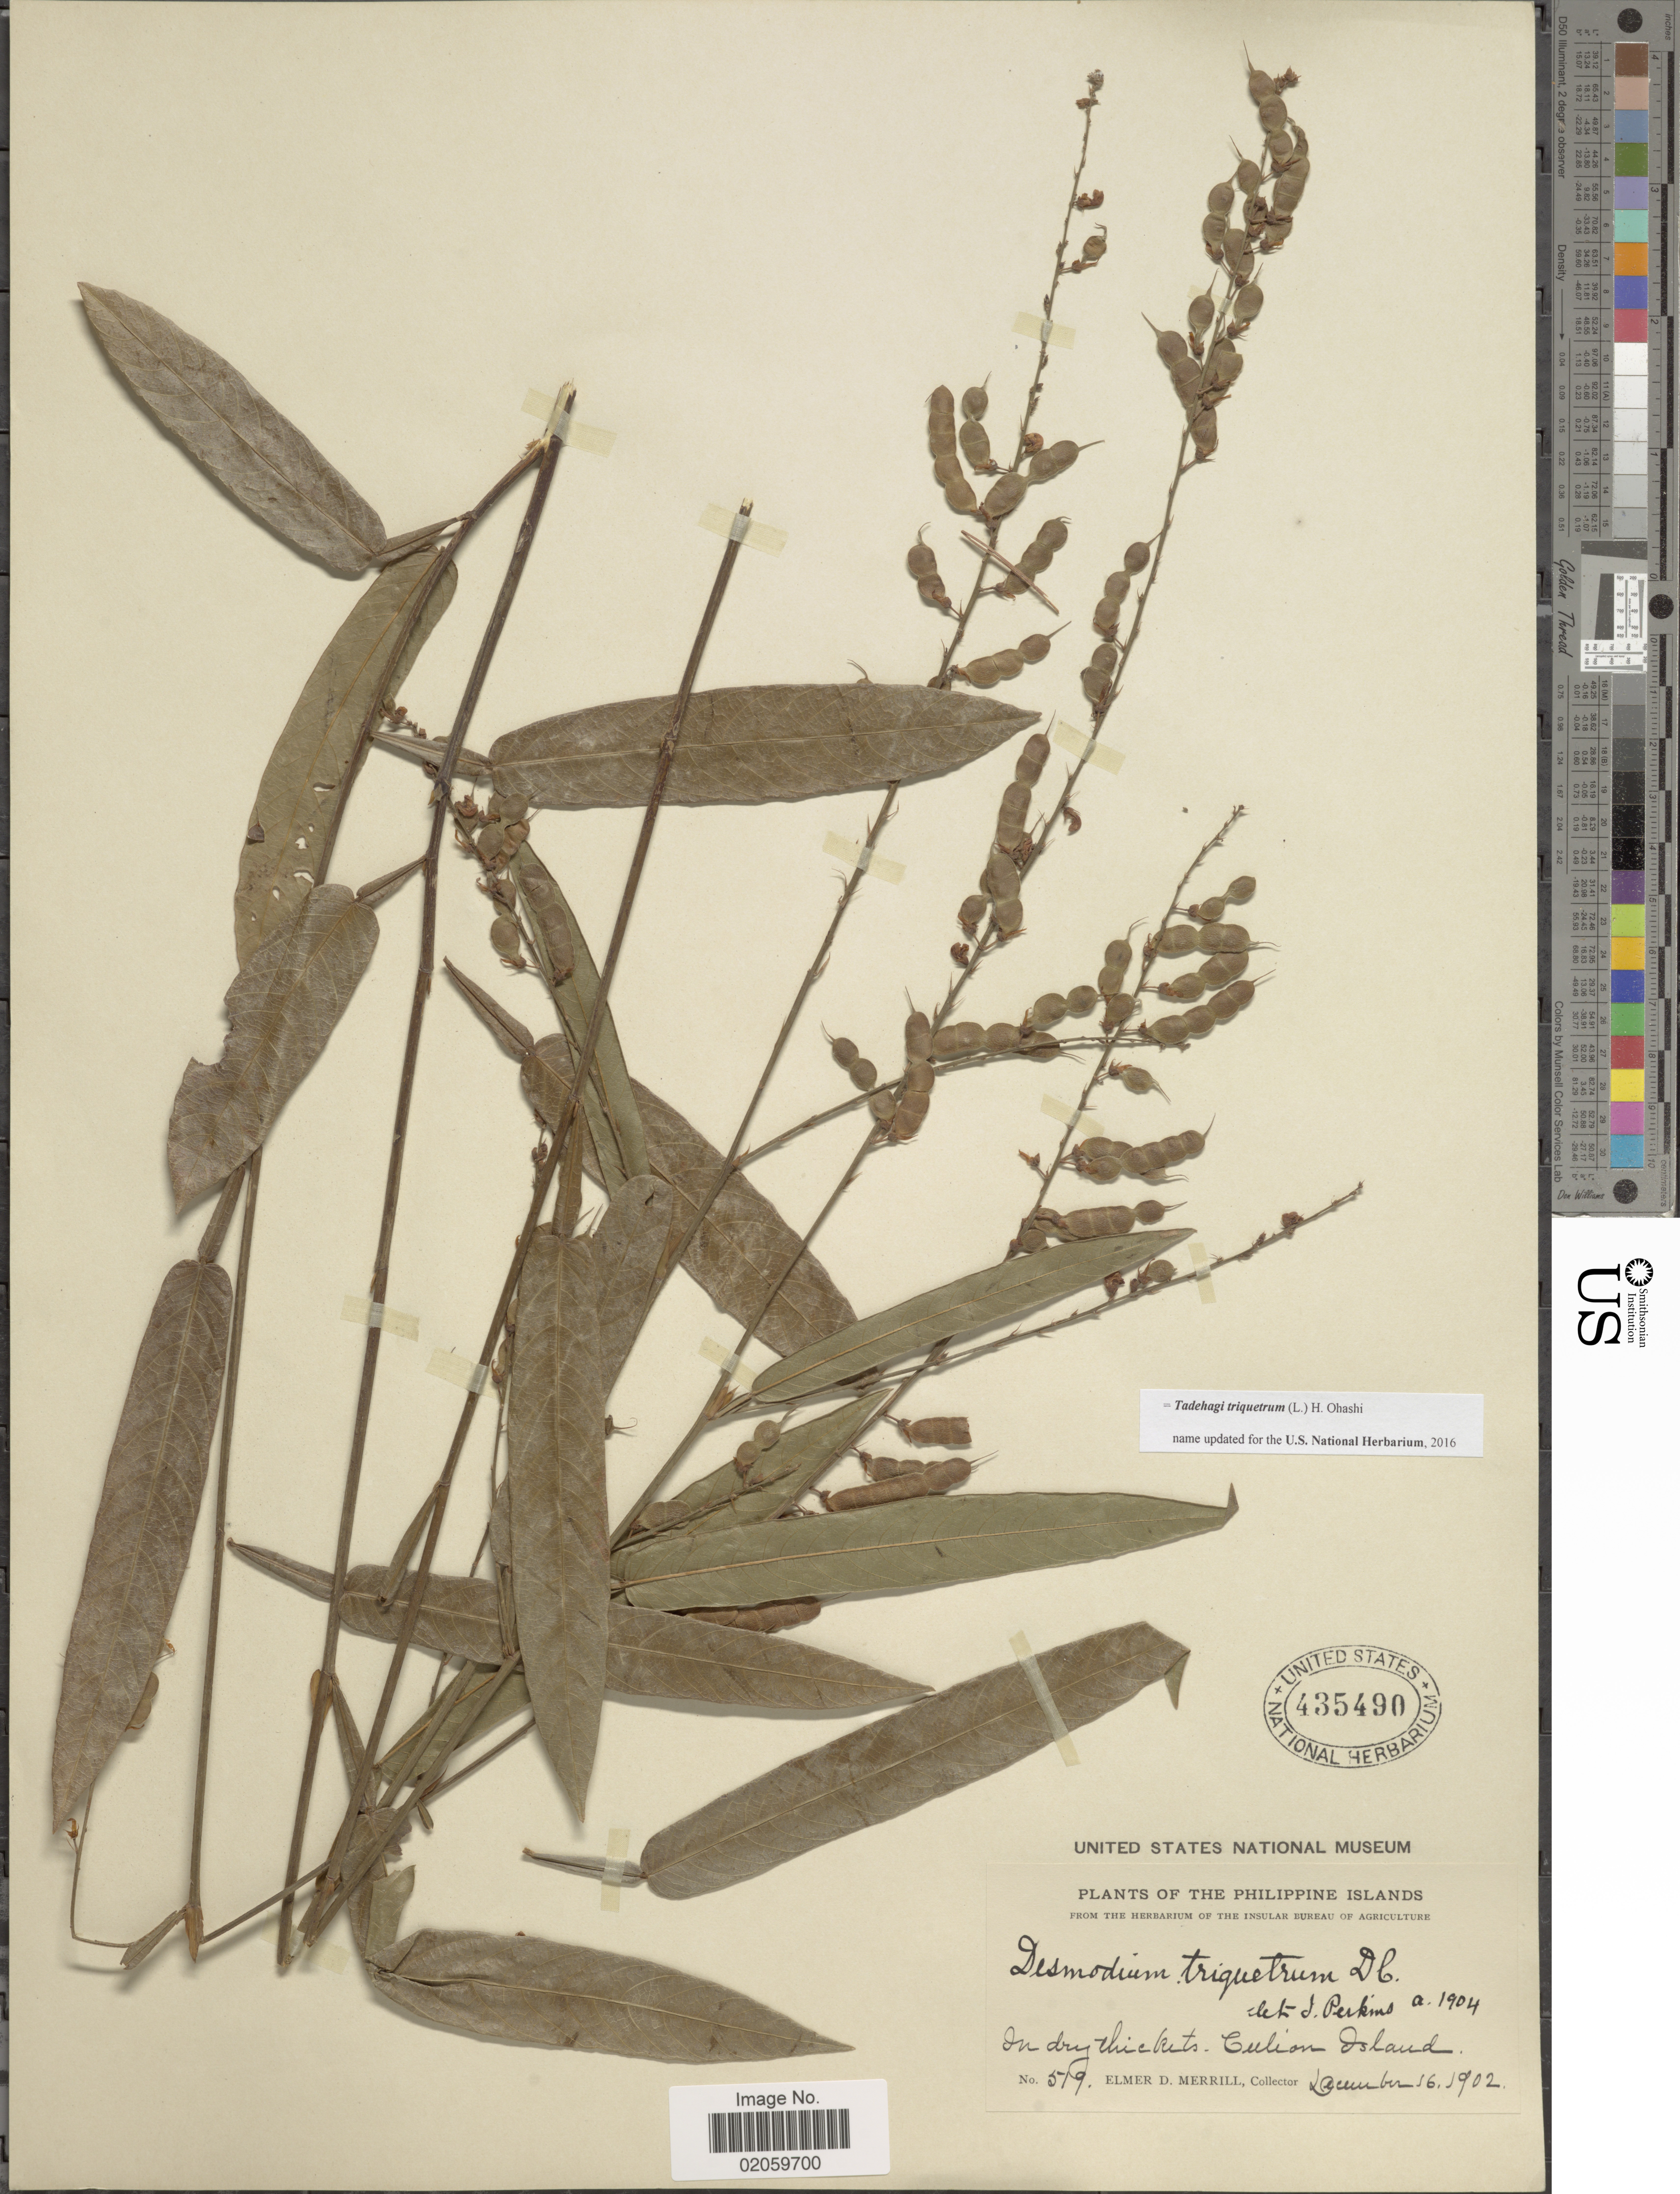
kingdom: Plantae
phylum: Tracheophyta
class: Magnoliopsida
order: Fabales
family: Fabaceae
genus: Tadehagi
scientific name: Tadehagi triquetrum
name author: (L.) H. Ohashi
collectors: E. D. Merrill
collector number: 519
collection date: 1902-12-16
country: Philippines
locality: Culion Island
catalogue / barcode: US 435490